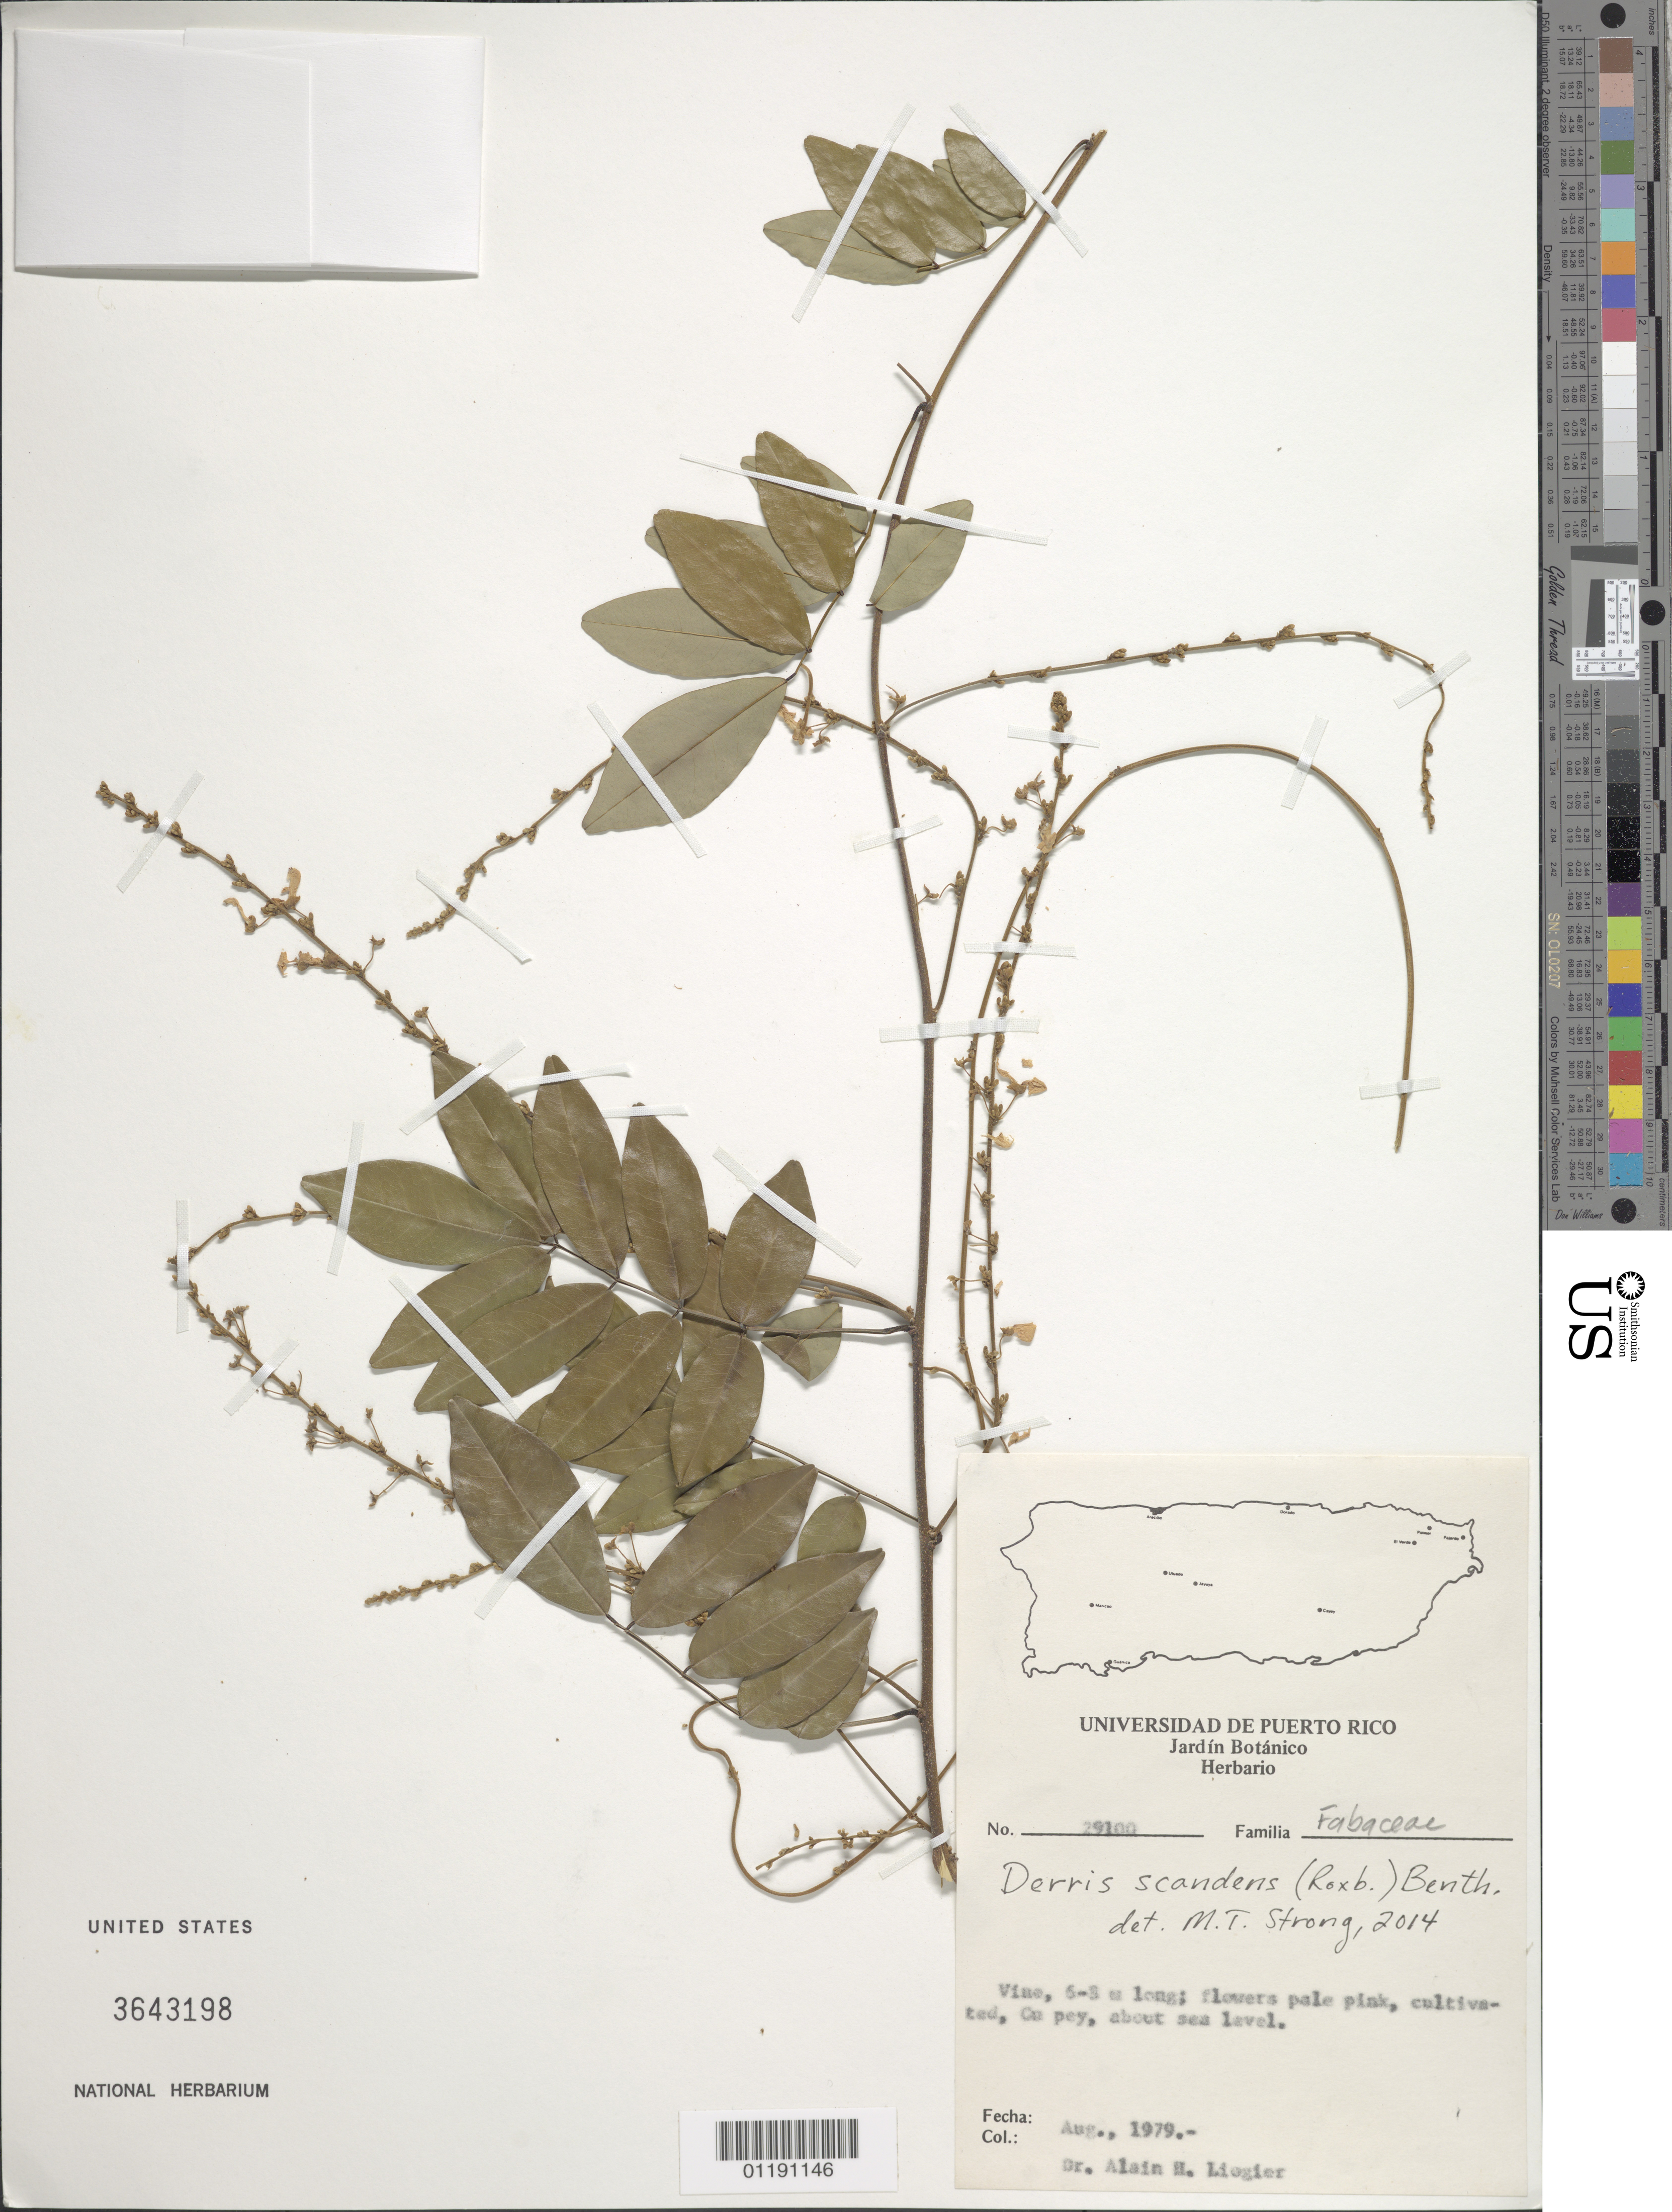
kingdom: Plantae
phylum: Tracheophyta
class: Magnoliopsida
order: Fabales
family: Fabaceae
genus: Brachypterum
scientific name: Brachypterum scandens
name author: (Roxb.) Miq.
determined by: Strong, Mark T., (BOT), Smithsonian Institution - National Museum of Natural History (UNITED STATES)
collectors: A. H. Liogier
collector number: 29100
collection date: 1979-08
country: Dominican Republic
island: Hispaniola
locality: Cupey.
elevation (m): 0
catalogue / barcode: US 3643198